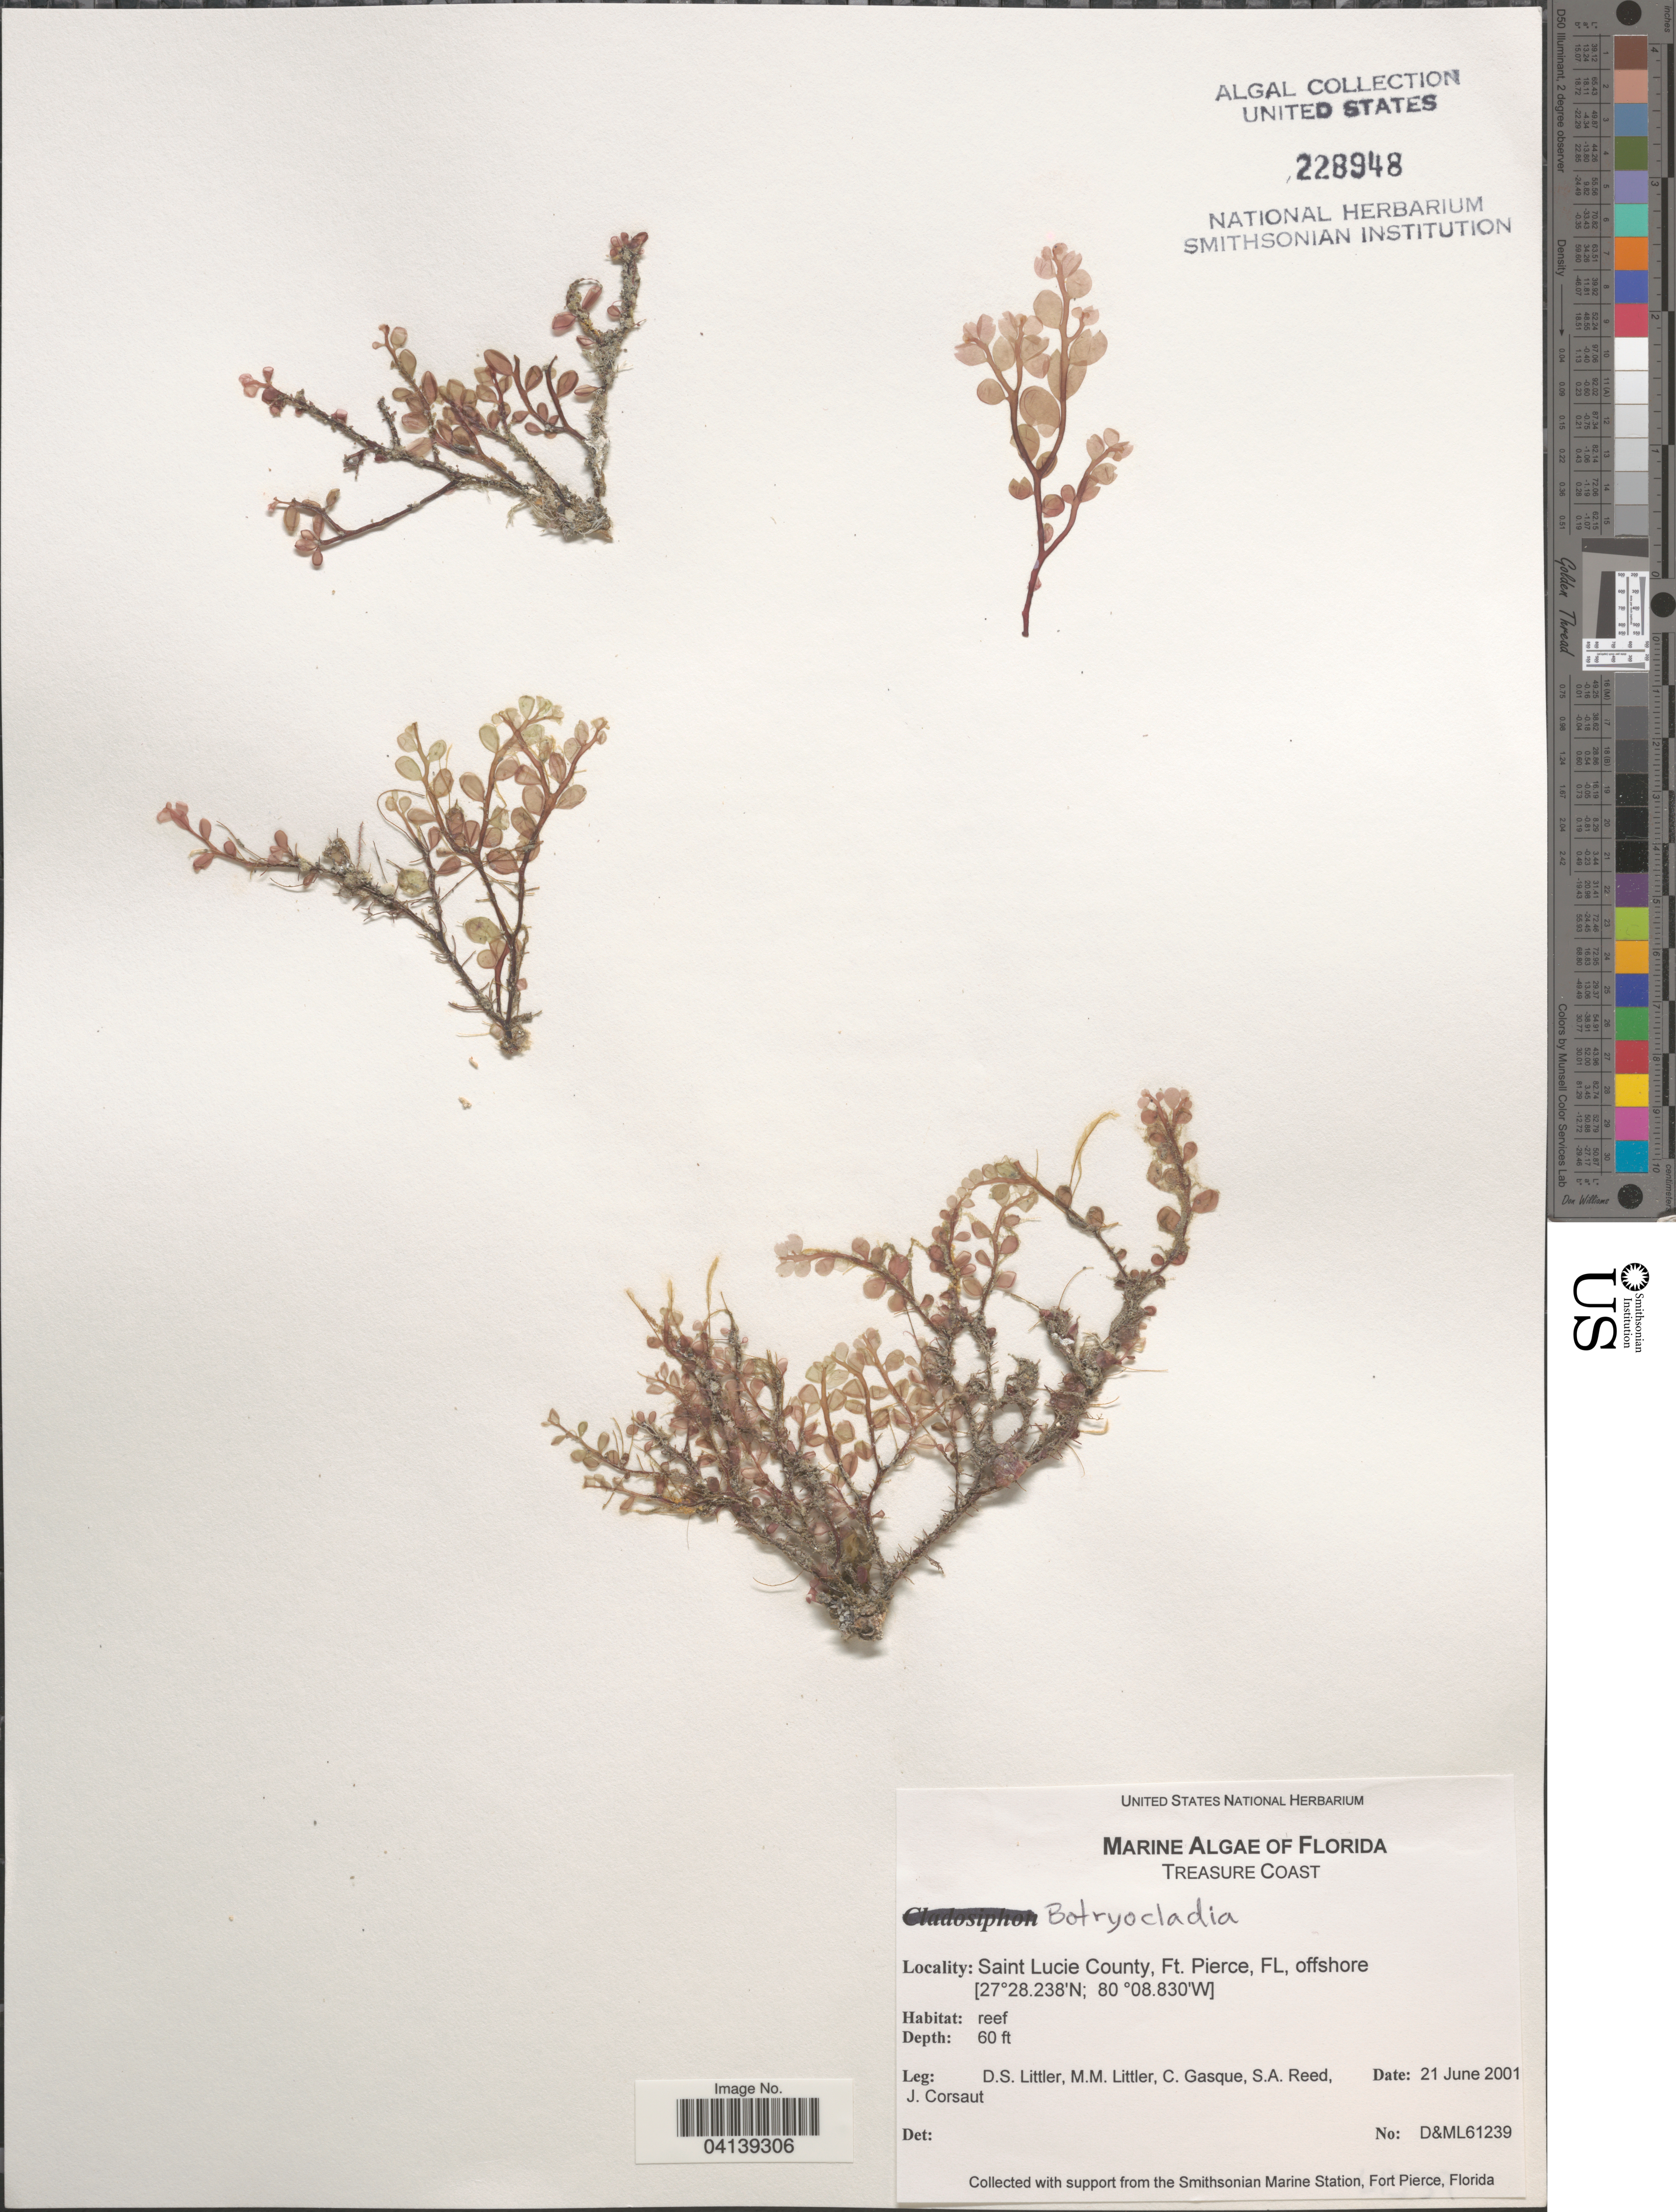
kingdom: Plantae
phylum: Rhodophyta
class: Florideophyceae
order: Rhodymeniales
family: Rhodymeniaceae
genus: Botryocladia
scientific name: Botryocladia sp.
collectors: D. S. Littler, C. Gasque, S. Reed & J. Corsaut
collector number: D&ML61239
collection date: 2001-06-21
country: United States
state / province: Florida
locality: Treasure Coast. Saint Lucie County, Ft. Pierce, offshore.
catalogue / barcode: US 228948